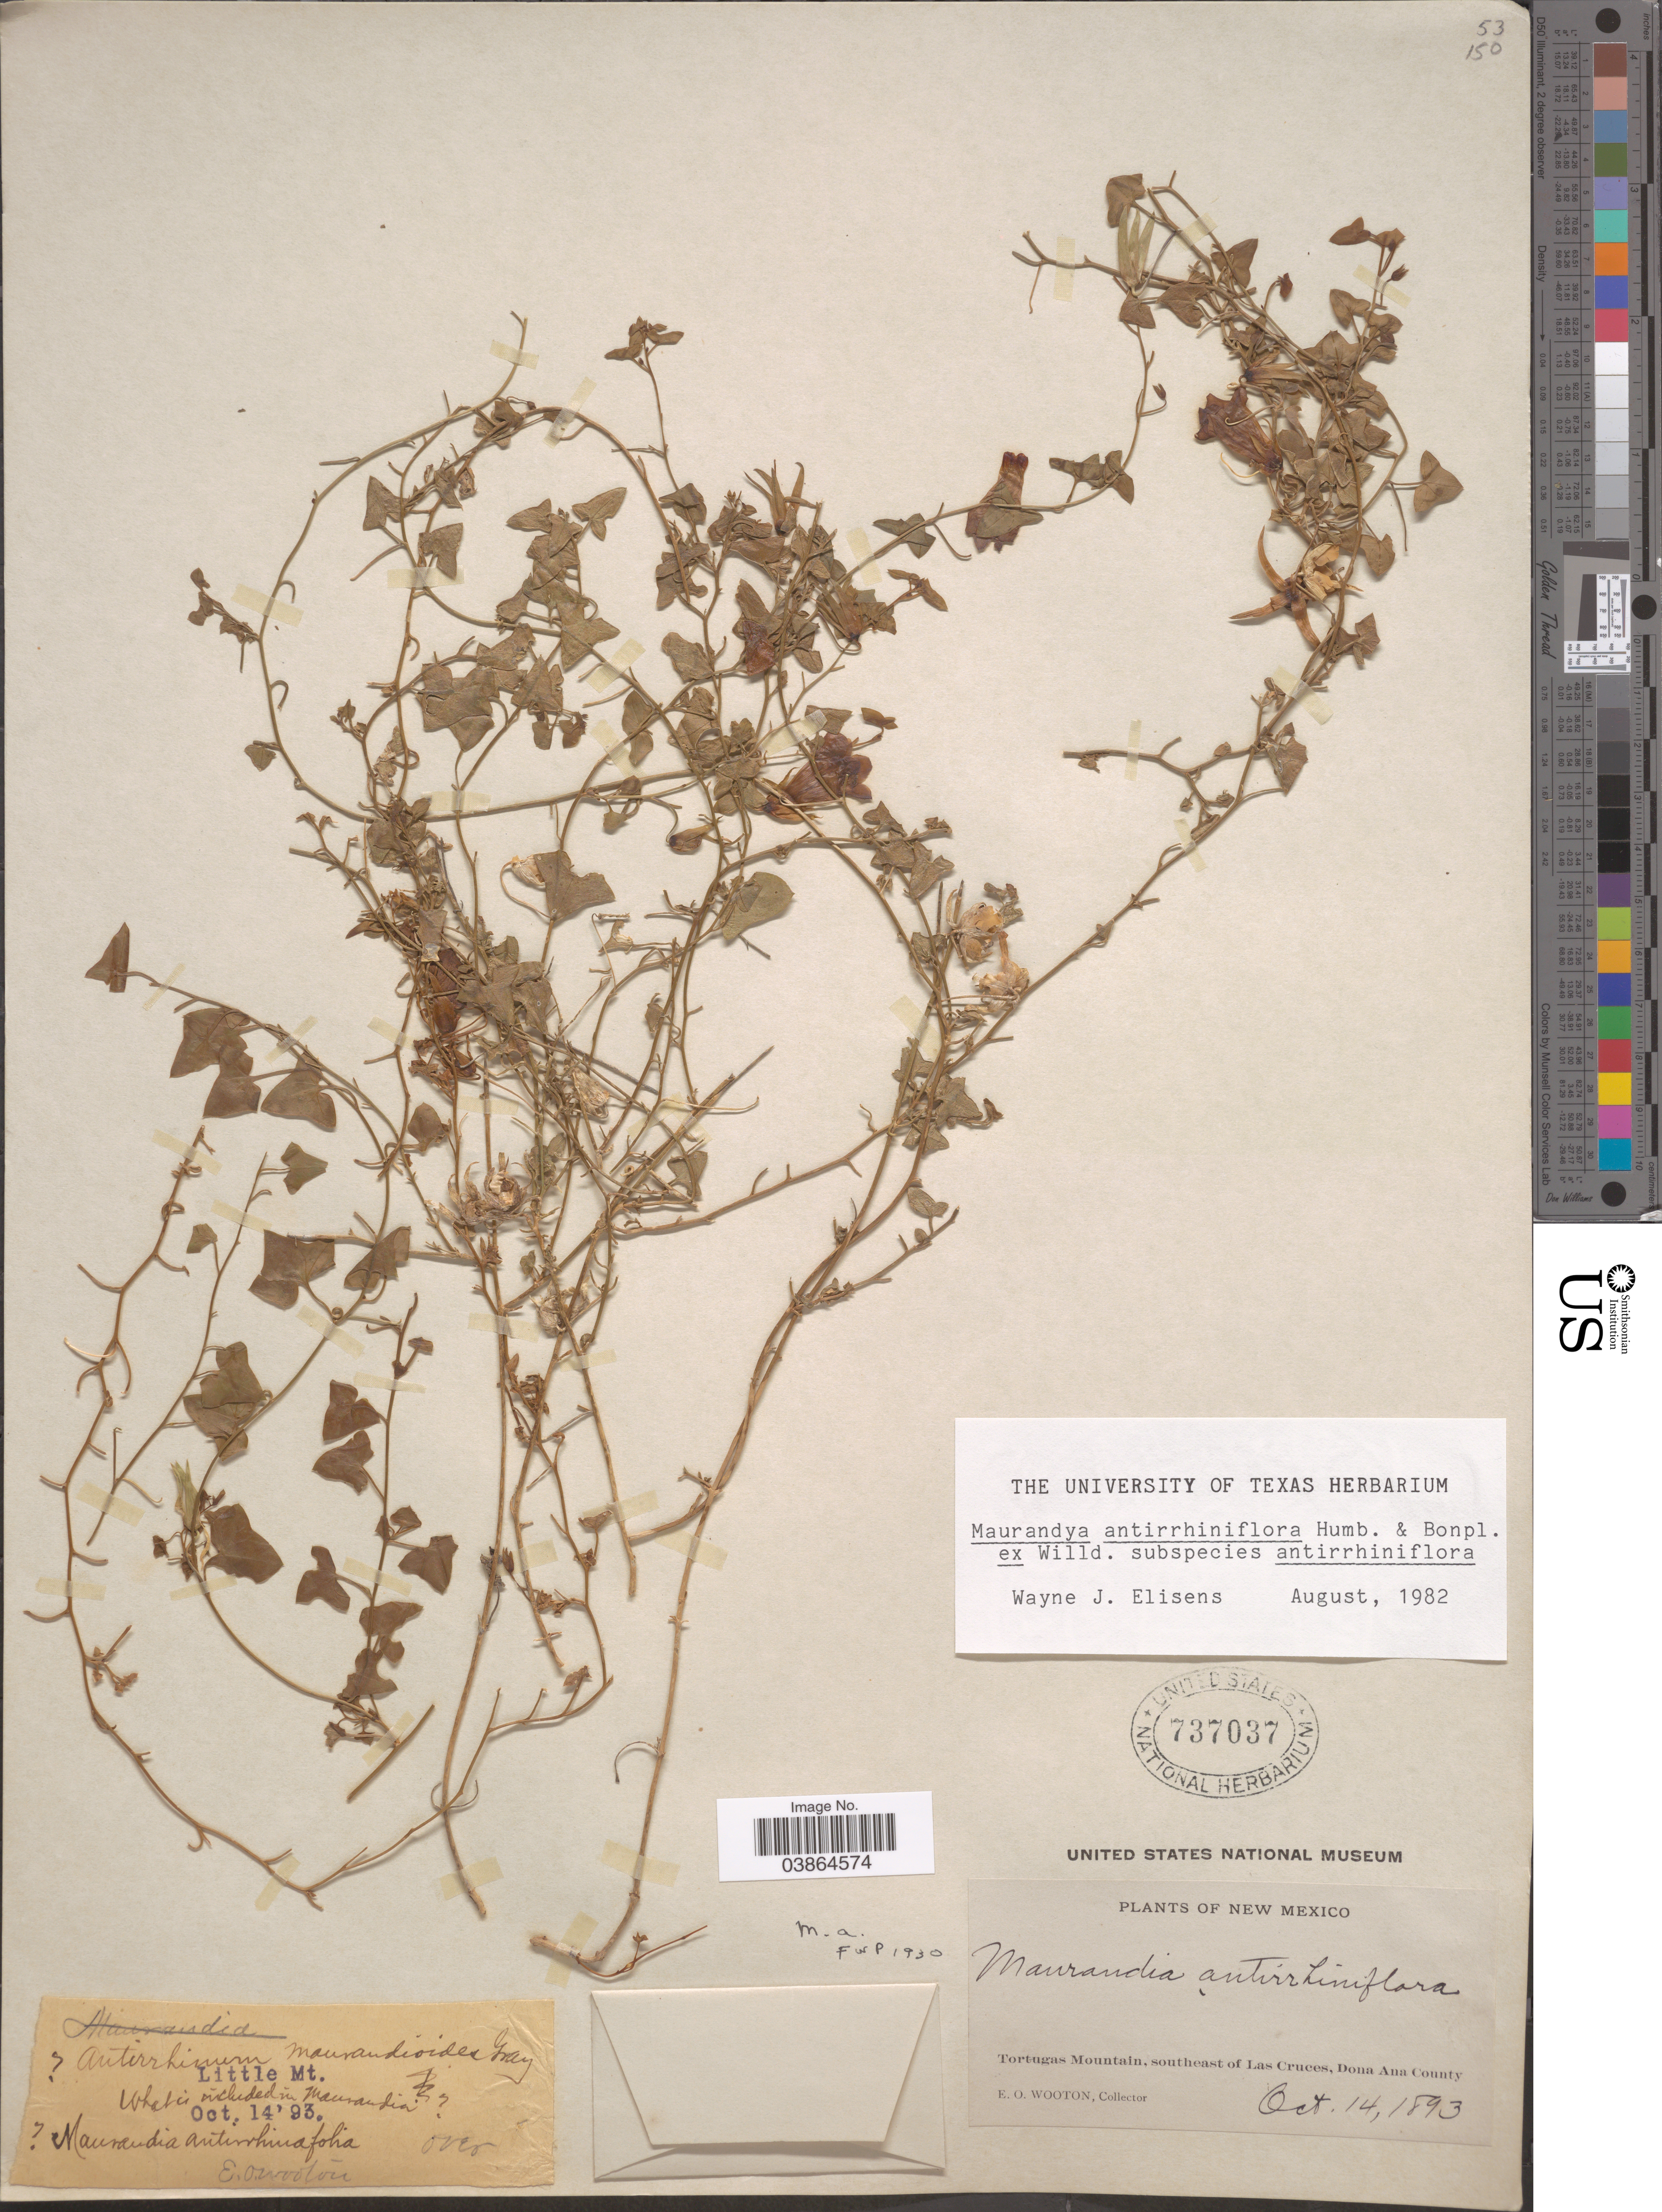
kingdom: Plantae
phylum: Tracheophyta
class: Magnoliopsida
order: Lamiales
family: Plantaginaceae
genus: Maurandya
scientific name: Maurandya antirrhiniflora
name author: Humb. & Bonpl. ex Willd.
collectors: E. O. Wooton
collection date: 1893-10-14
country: United States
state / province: New Mexico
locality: Tortugas Mountaine, southeast of Las Cruces, Dona Ana County.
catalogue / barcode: US 737037